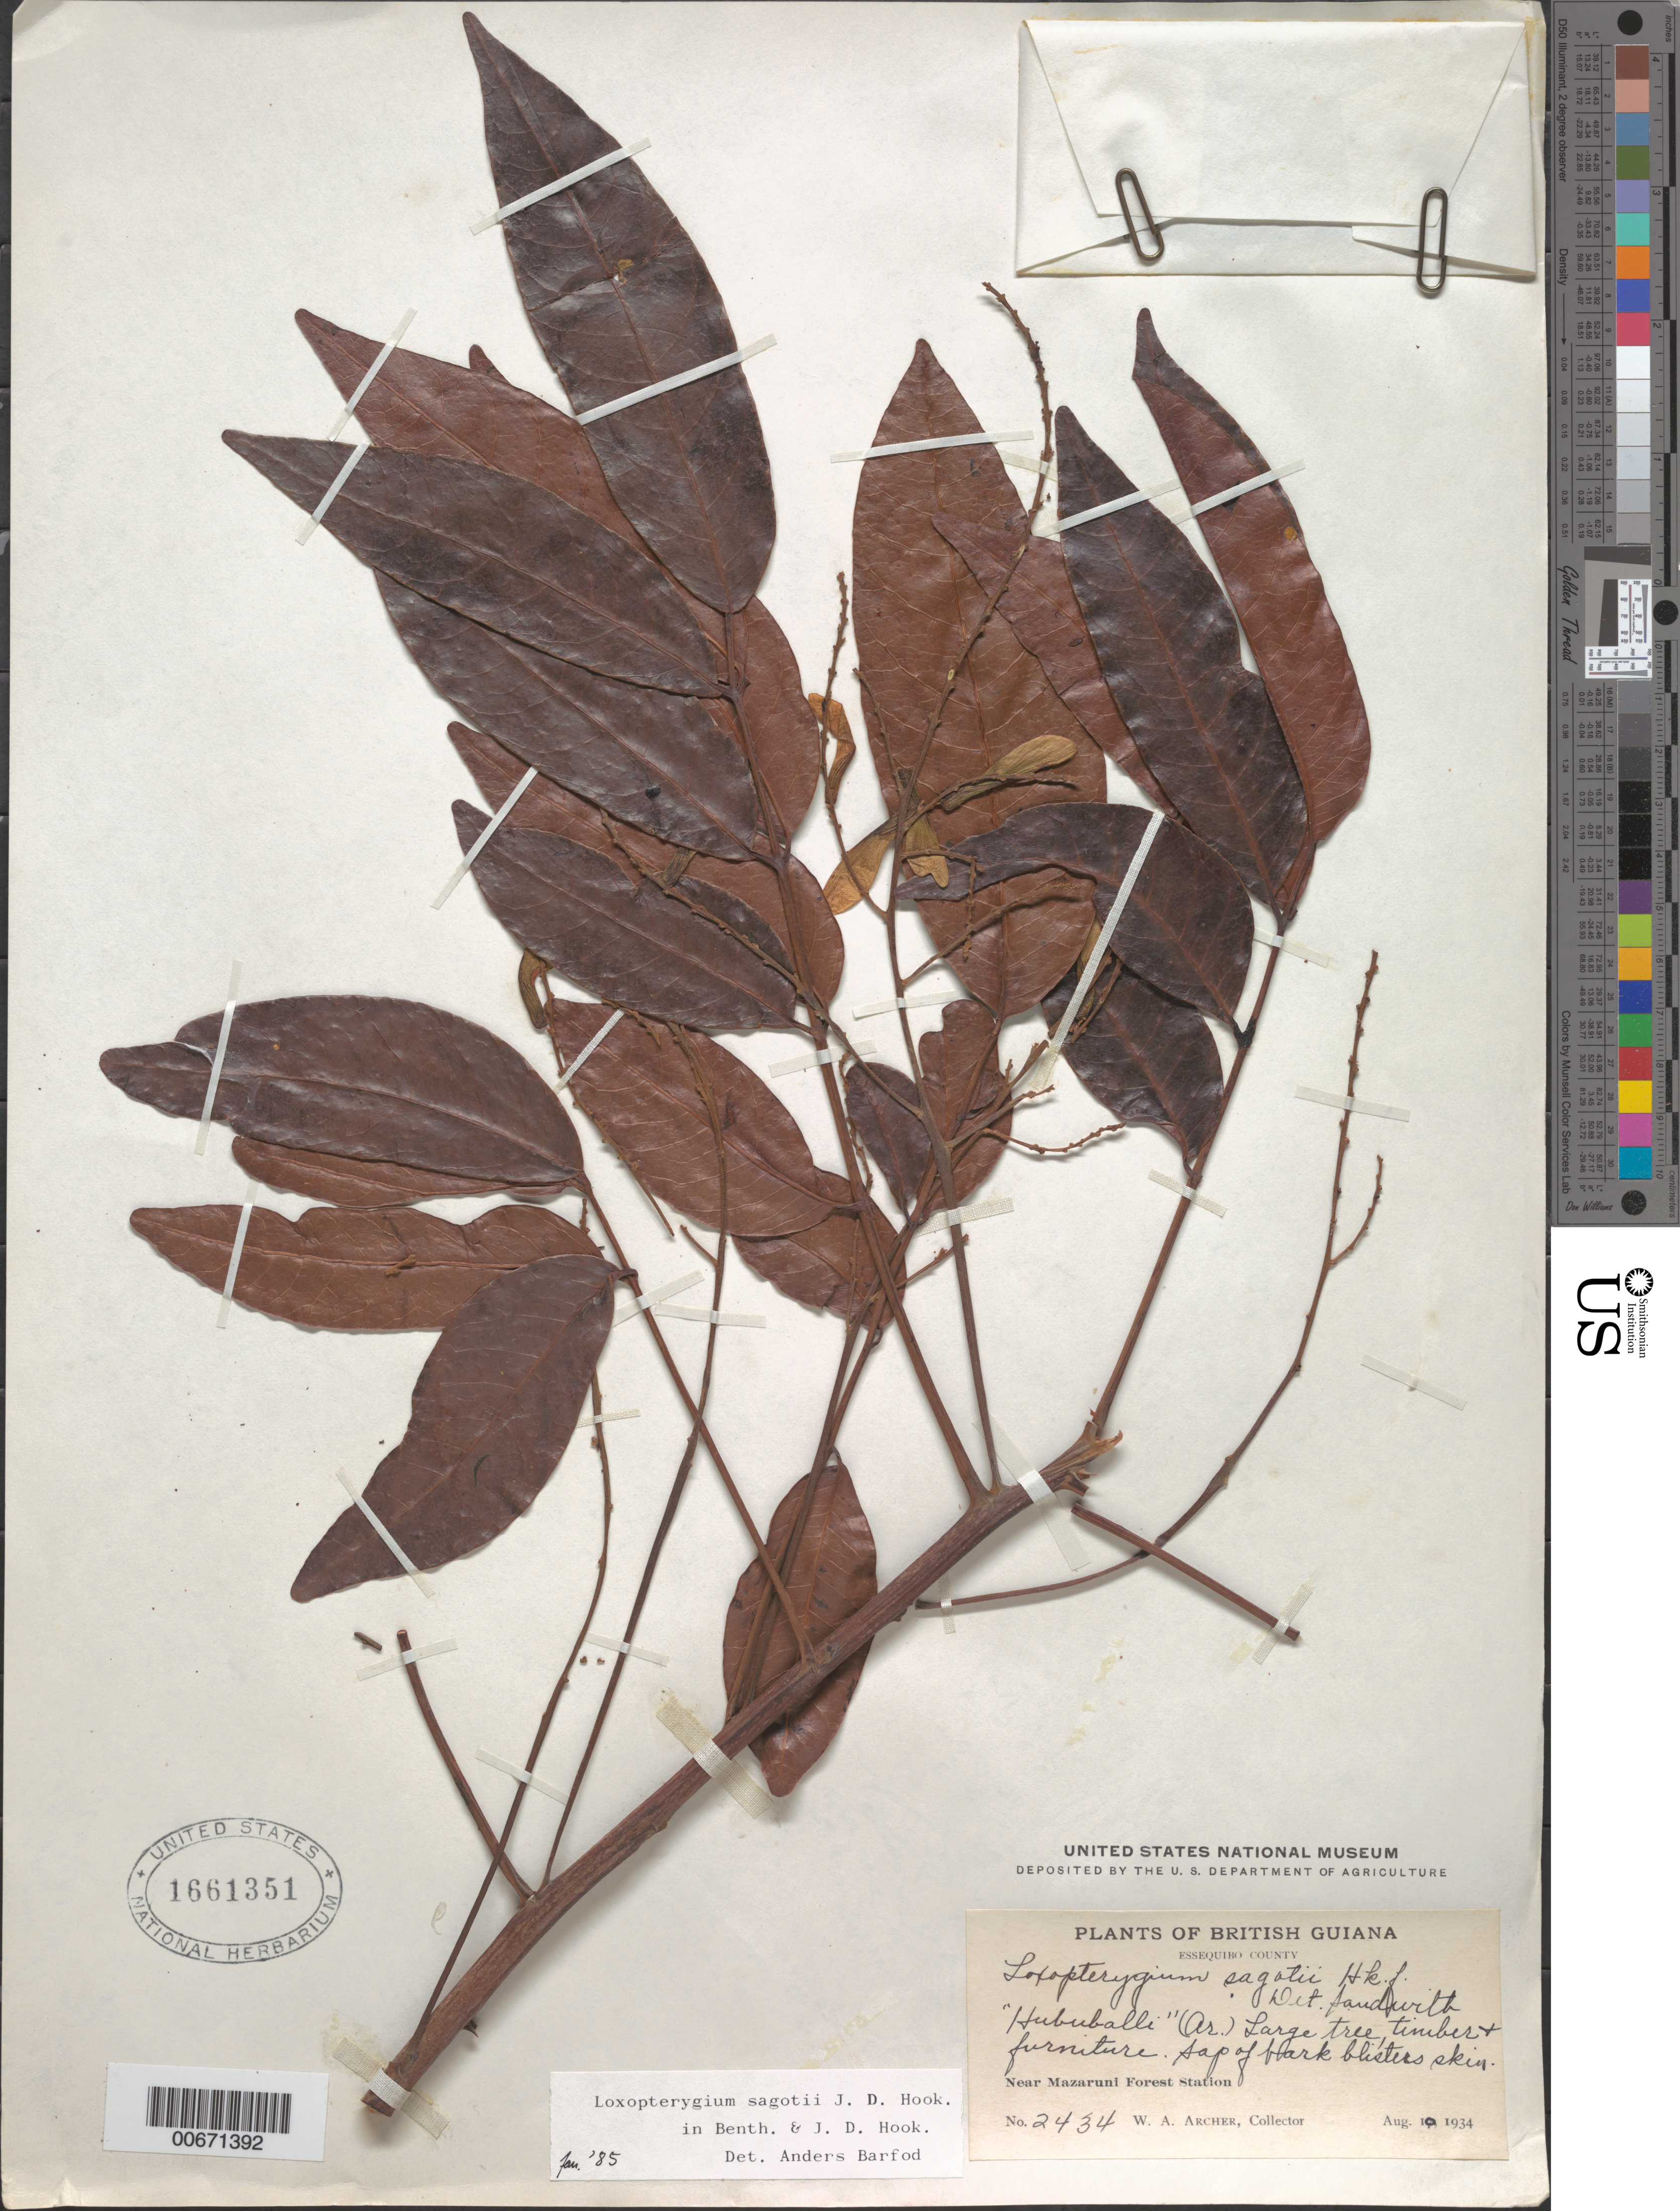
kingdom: Plantae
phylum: Tracheophyta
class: Magnoliopsida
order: Sapindales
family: Anacardiaceae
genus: Loxopterygium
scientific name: Loxopterygium sagotii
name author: Hook. f.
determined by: Barfod, Anders S.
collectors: W. A. Archer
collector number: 2434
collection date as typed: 10-Aug-34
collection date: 1934-08-10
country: Guyana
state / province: Cuyuni-Mazaruni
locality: Mazaruni Forest Station, vic.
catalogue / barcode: US 1661351